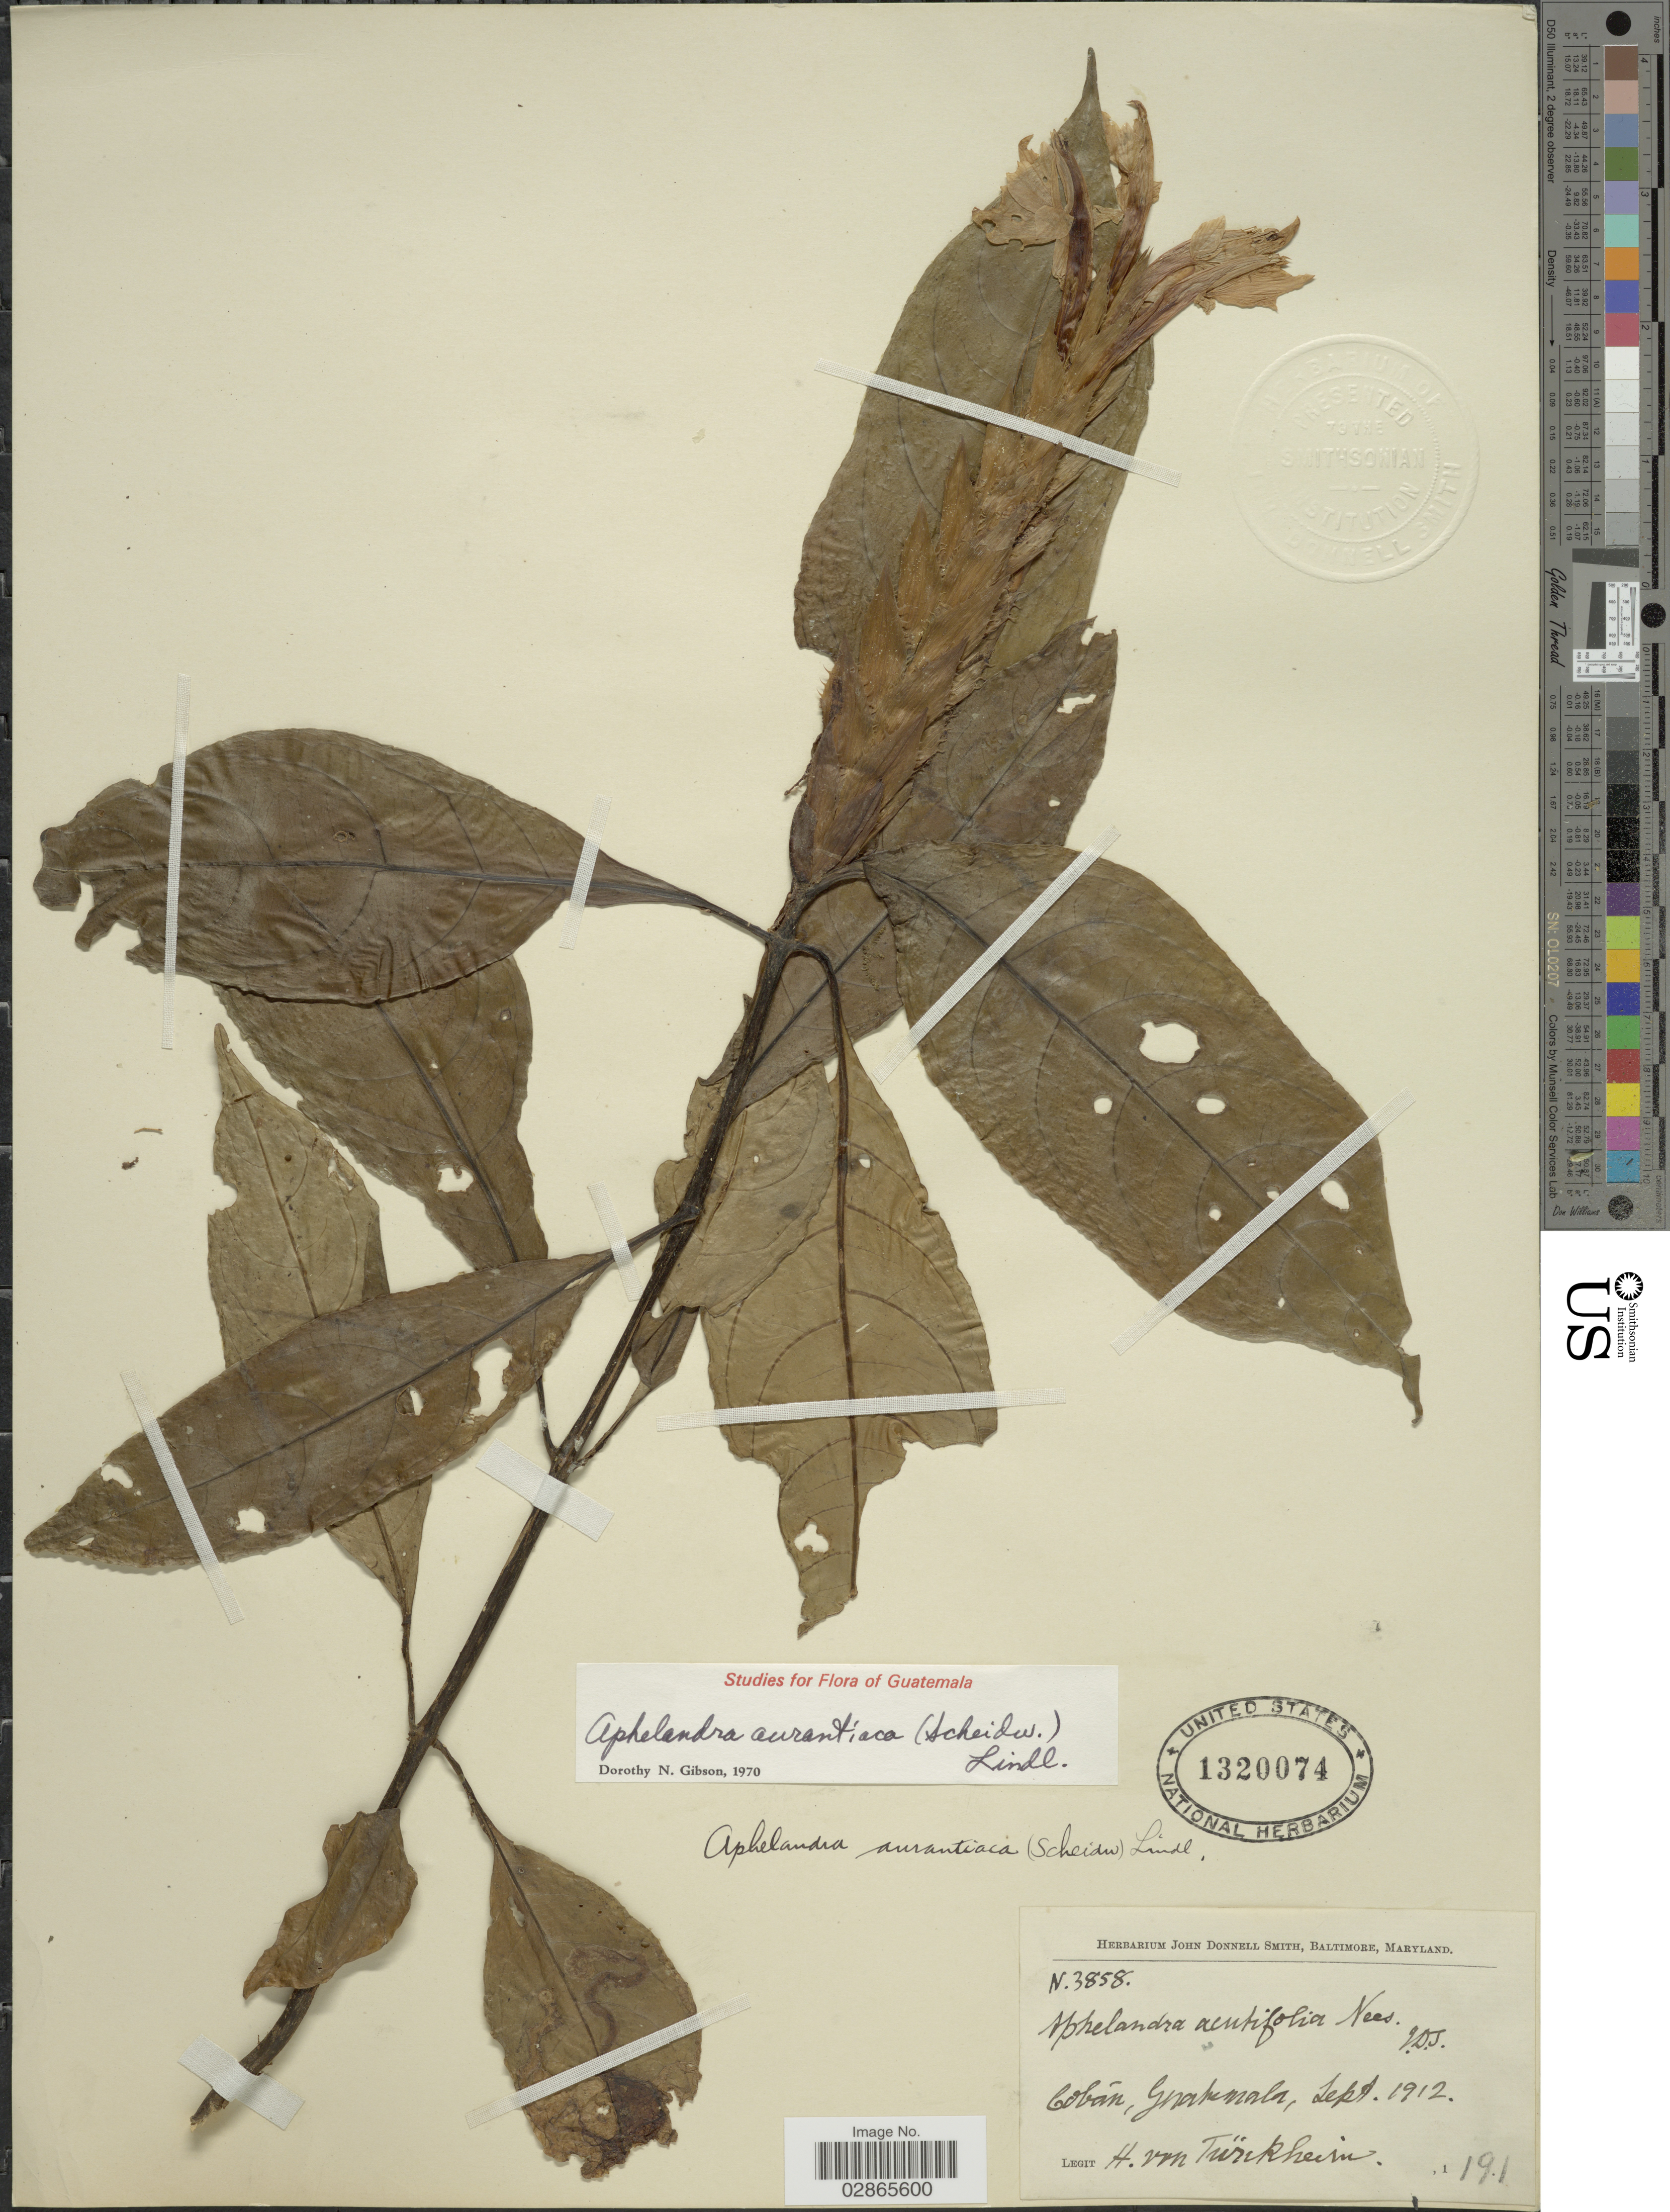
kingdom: Plantae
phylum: Tracheophyta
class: Magnoliopsida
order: Lamiales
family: Acanthaceae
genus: Aphelandra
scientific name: Aphelandra aurantiaca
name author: (Scheidw.) Lindl.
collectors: H. von Türckheim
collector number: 3858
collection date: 1912-09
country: Guatemala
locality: Cobán.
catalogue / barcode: US 1320074